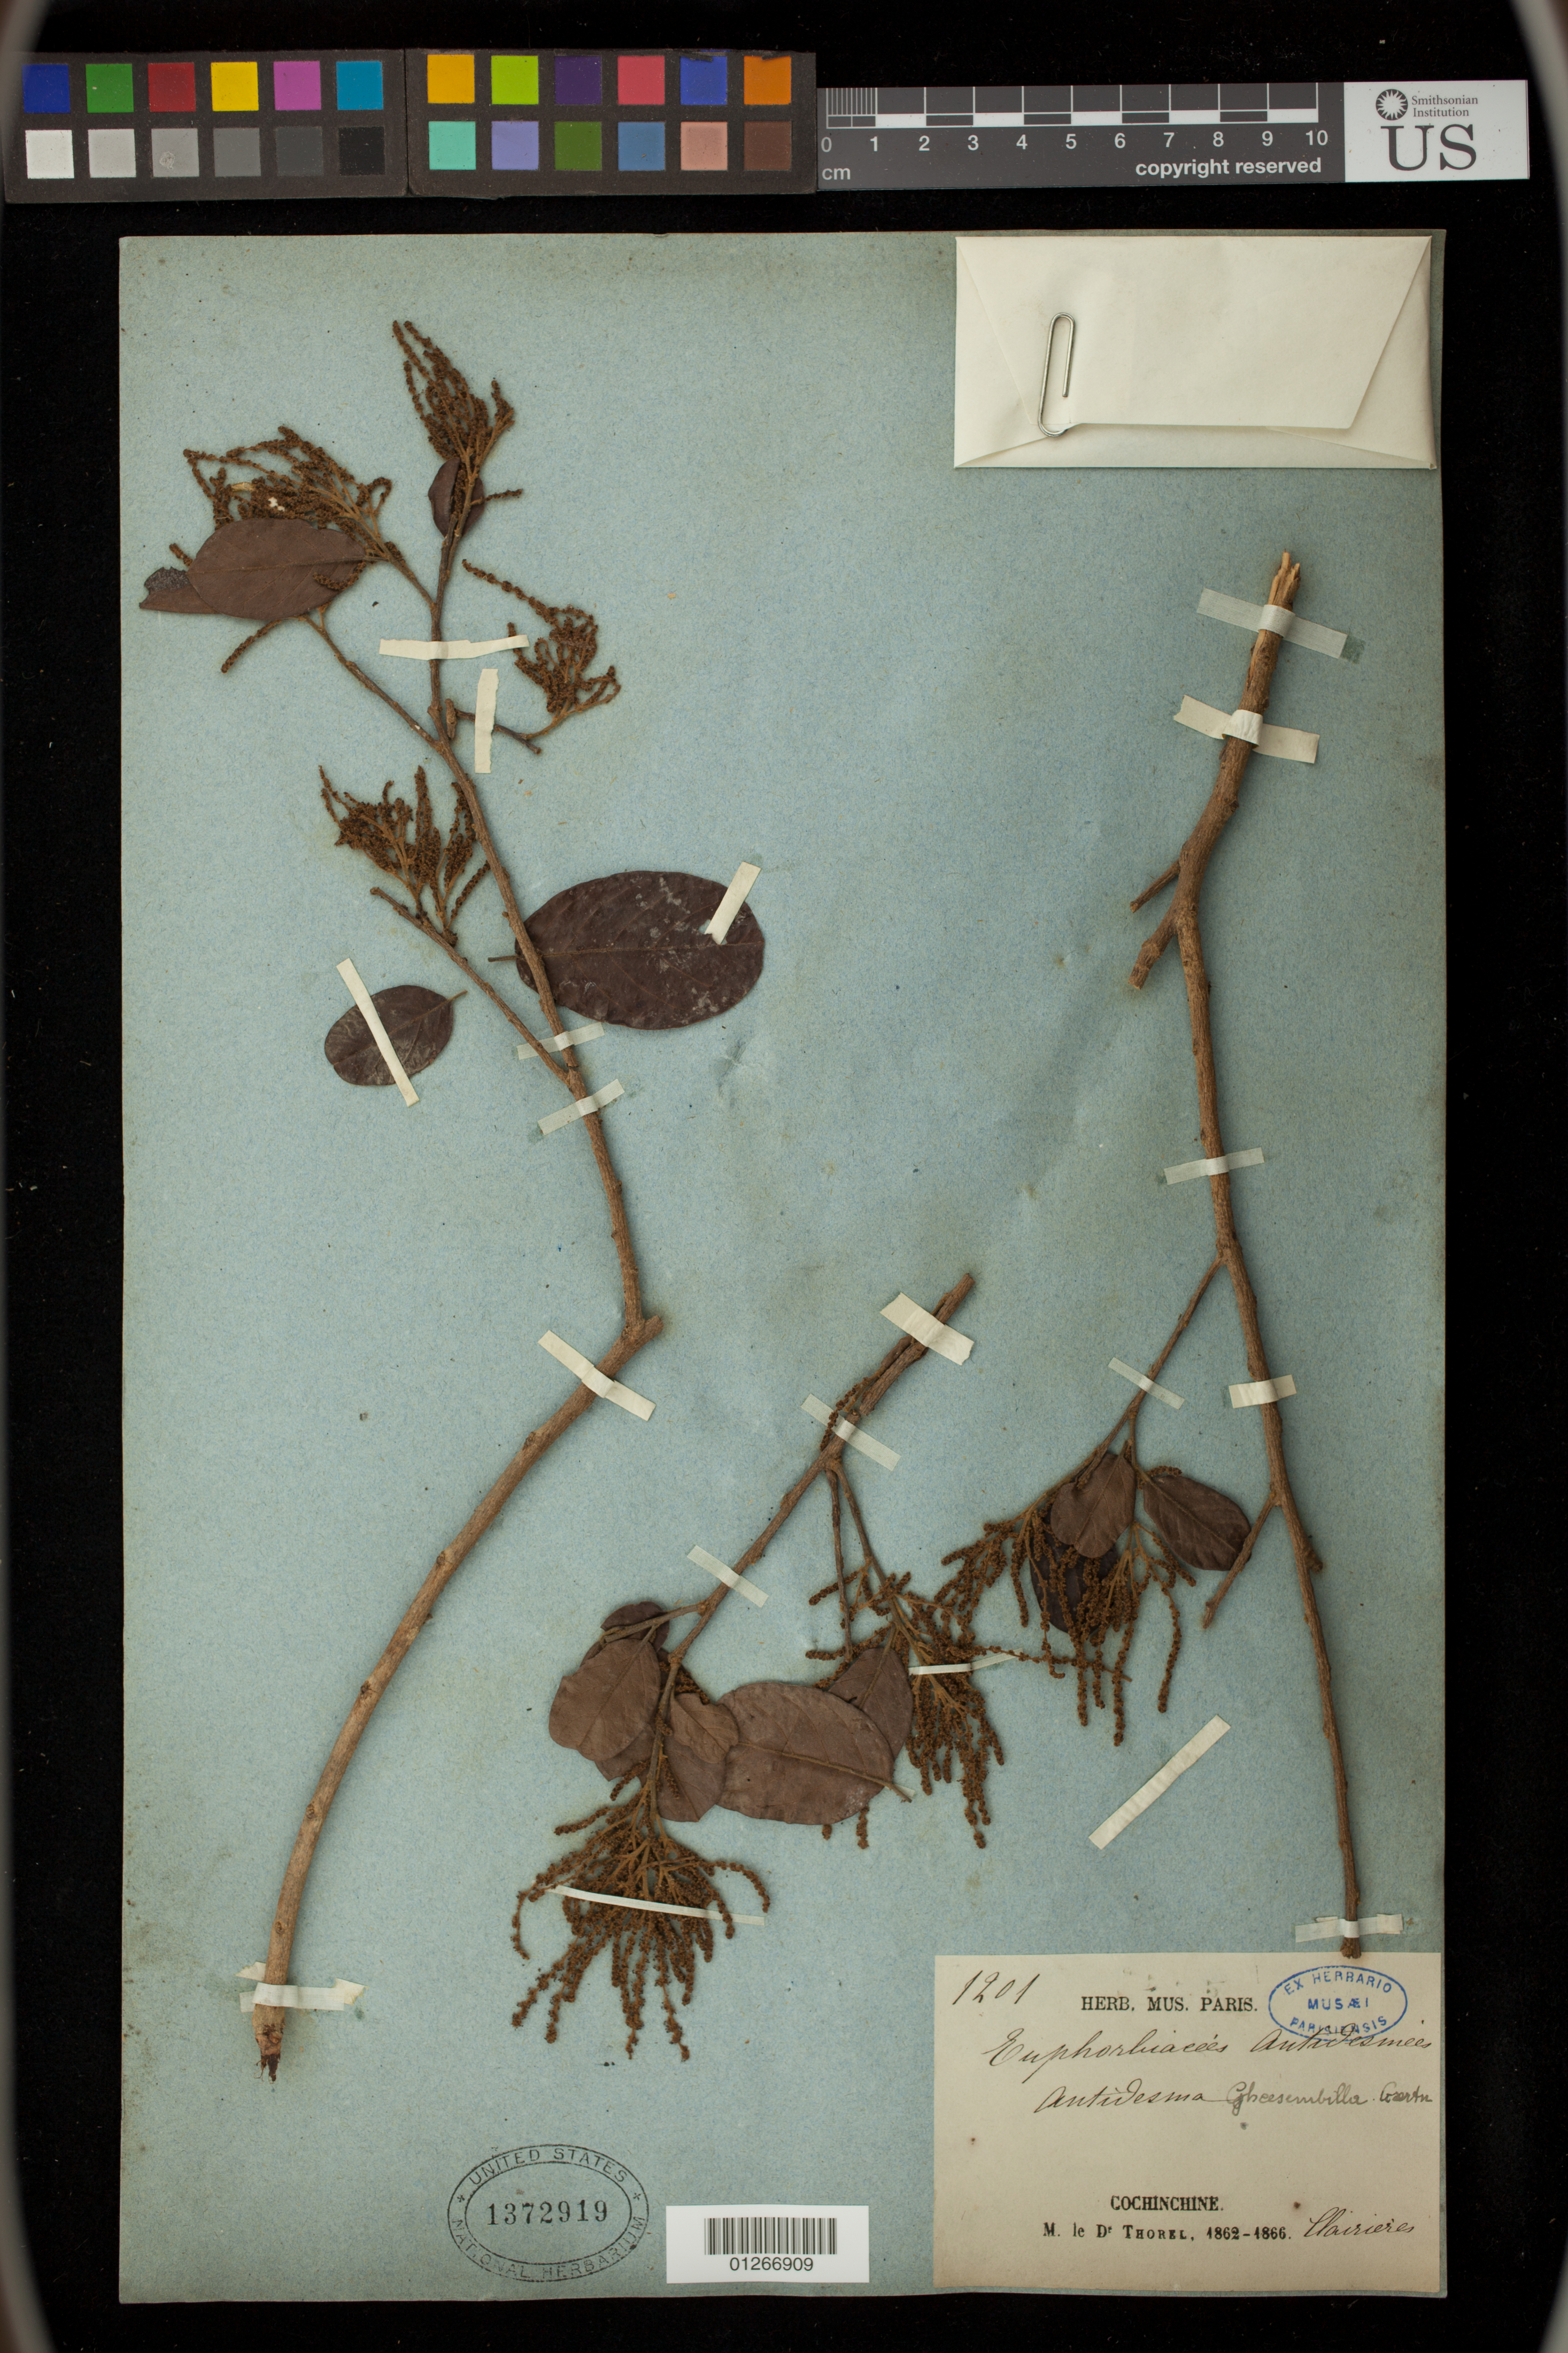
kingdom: Plantae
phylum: Tracheophyta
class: Magnoliopsida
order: Malpighiales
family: Phyllanthaceae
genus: Antidesma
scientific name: Antidesma ghaesembilla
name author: Gaertn.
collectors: C. Thorel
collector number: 1201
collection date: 1862/1866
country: Vietnam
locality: Cochinchine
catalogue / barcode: US 1372919